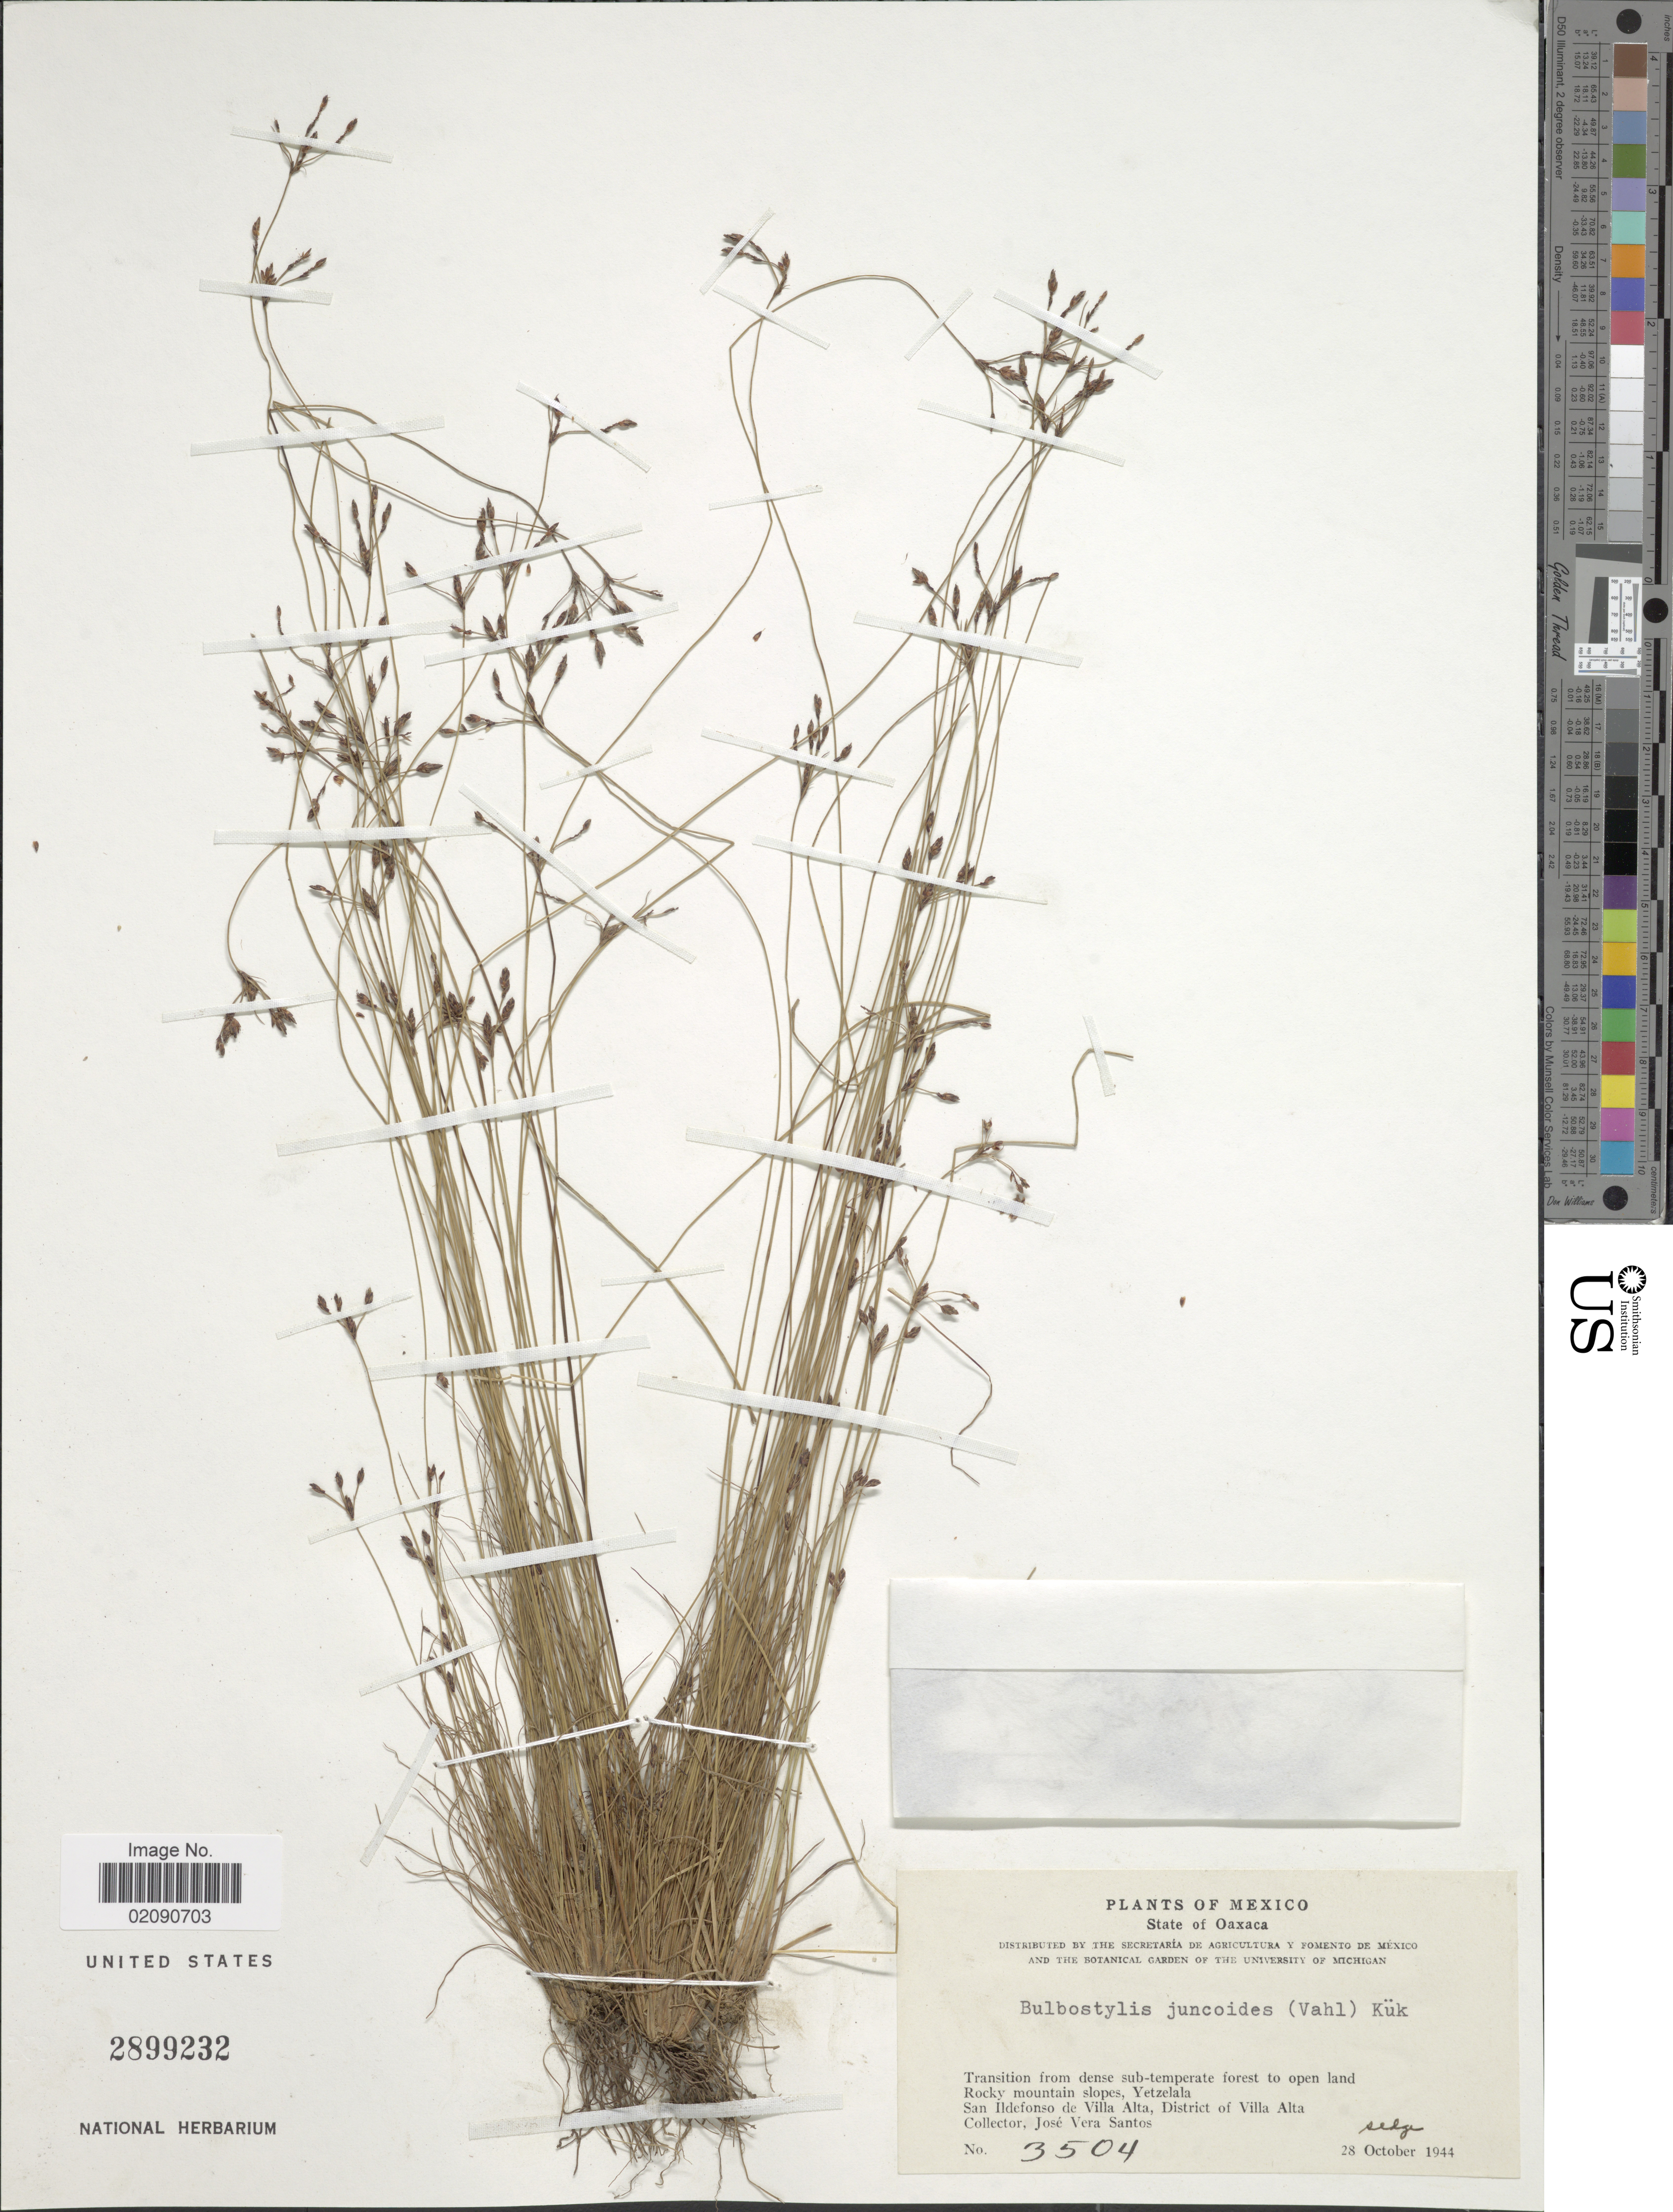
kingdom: Plantae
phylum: Tracheophyta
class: Liliopsida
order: Poales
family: Cyperaceae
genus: Bulbostylis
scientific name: Bulbostylis juncoides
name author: (Vahl) Kük. ex Herter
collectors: J. V. Santos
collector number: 3504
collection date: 1944-10-28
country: Mexico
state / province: Oaxaca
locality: State of Oaxaca. Transition from dense sub-temperate forestto pen land Rocky mountain slopes, Yetzelala. San Ildefonso de Villa Alta, District of Villa Alta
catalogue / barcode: US 2899232